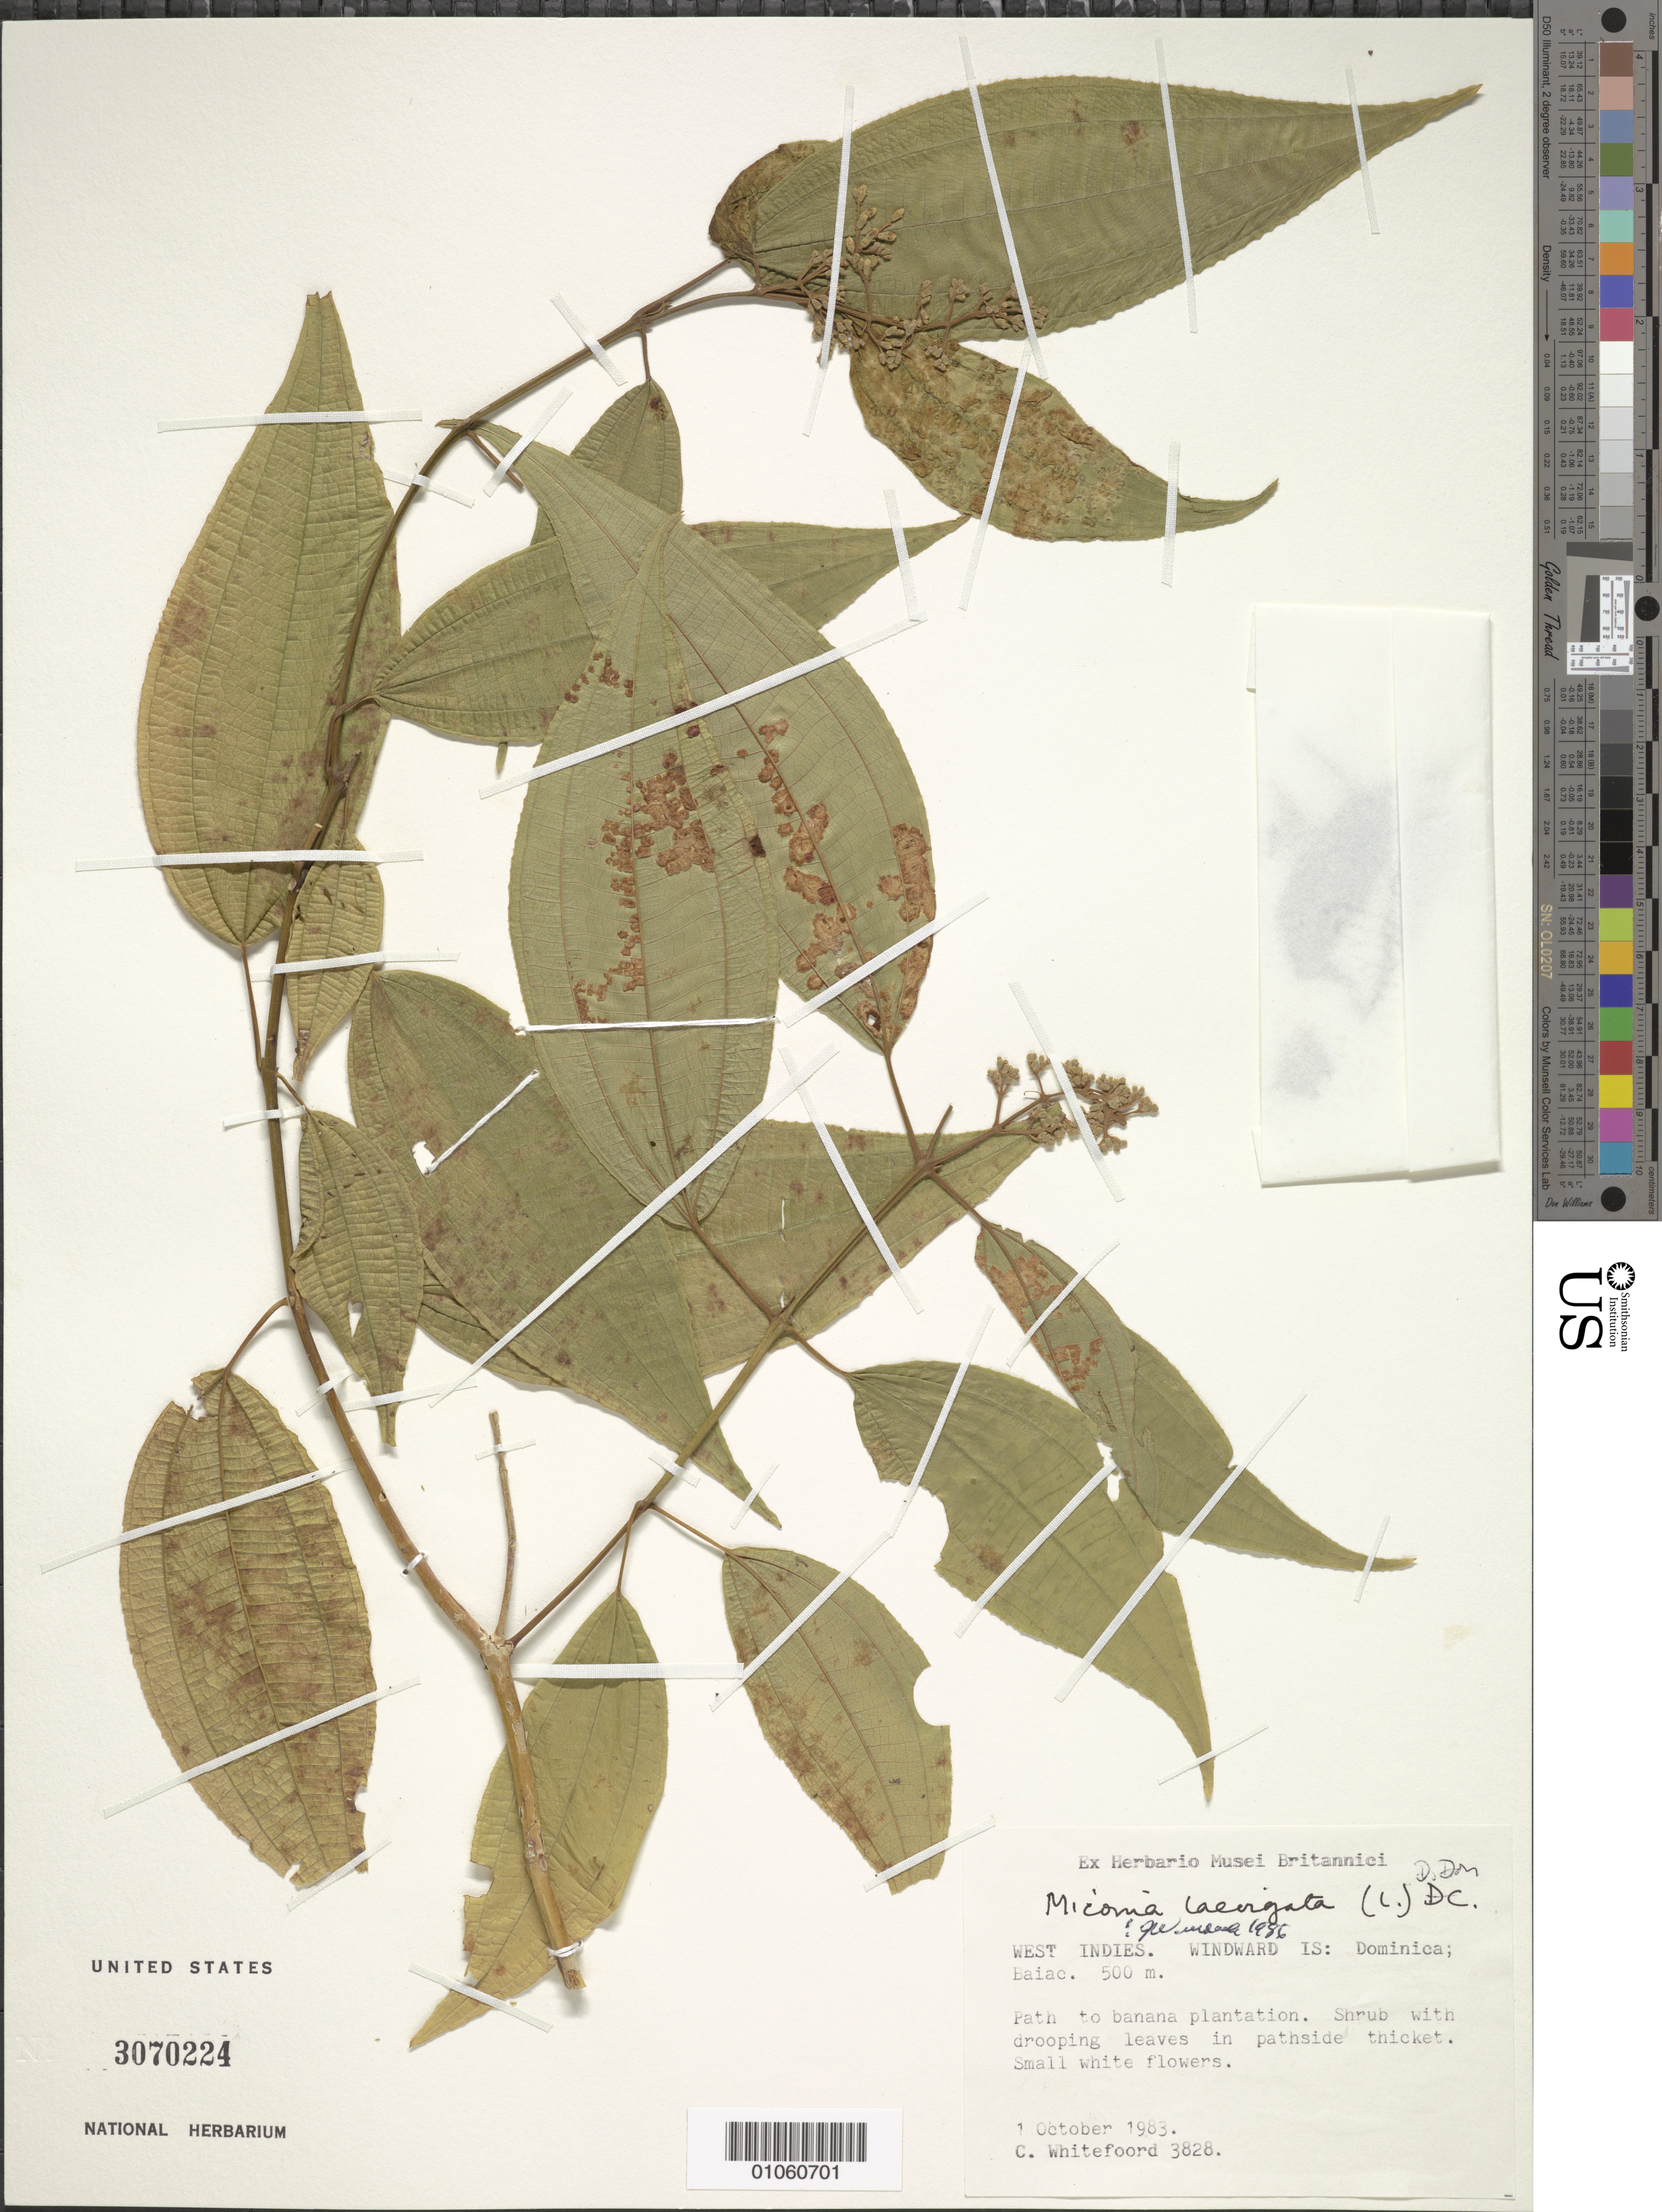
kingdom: Plantae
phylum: Tracheophyta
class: Magnoliopsida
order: Myrtales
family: Melastomataceae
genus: Miconia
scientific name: Miconia laevigata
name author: (L.) D. Don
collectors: C. Whitefoord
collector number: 3828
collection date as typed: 01 Oct 1983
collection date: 1983-10-01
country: Dominica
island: Dominica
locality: Baiac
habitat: Path to banana plantation; in pathside thicket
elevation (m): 500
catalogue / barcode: US 3070224